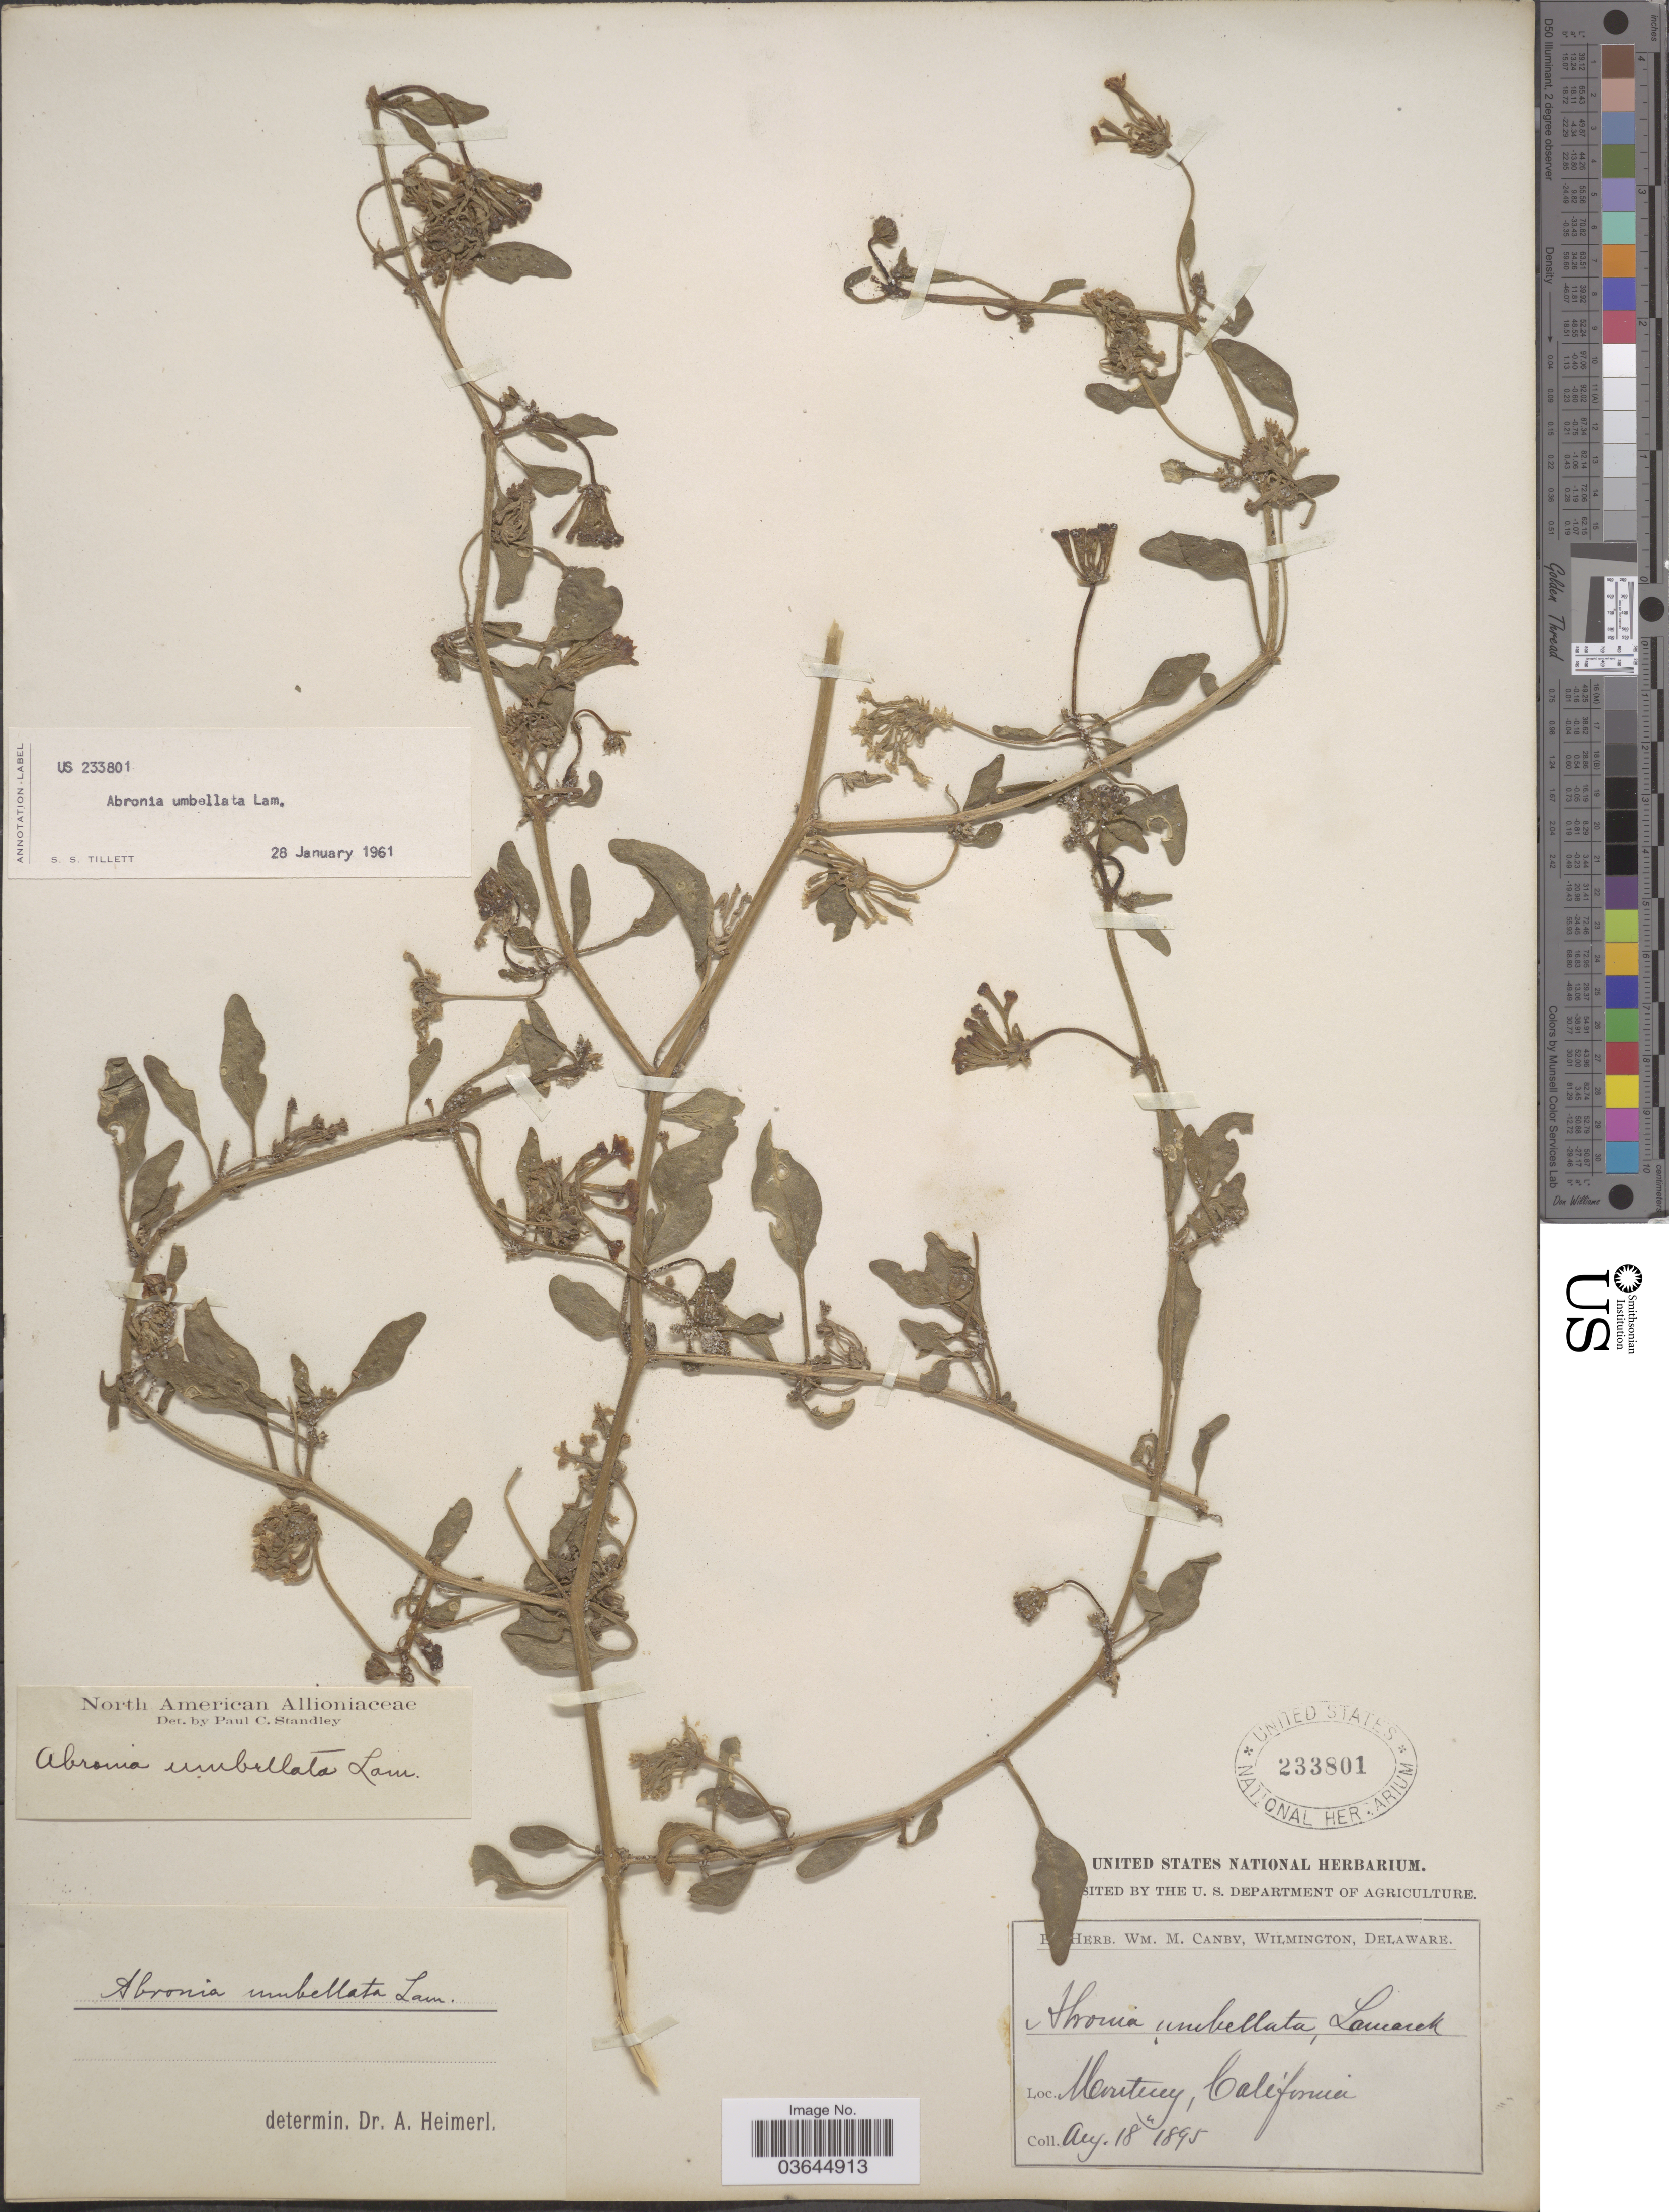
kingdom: Plantae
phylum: Tracheophyta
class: Magnoliopsida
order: Caryophyllales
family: Nyctaginaceae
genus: Abronia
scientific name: Abronia umbellata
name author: Lam.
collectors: ex herb. W.M. Canby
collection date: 1895-08-18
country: United States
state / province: California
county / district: Monterey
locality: Monterey.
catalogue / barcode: US 233801